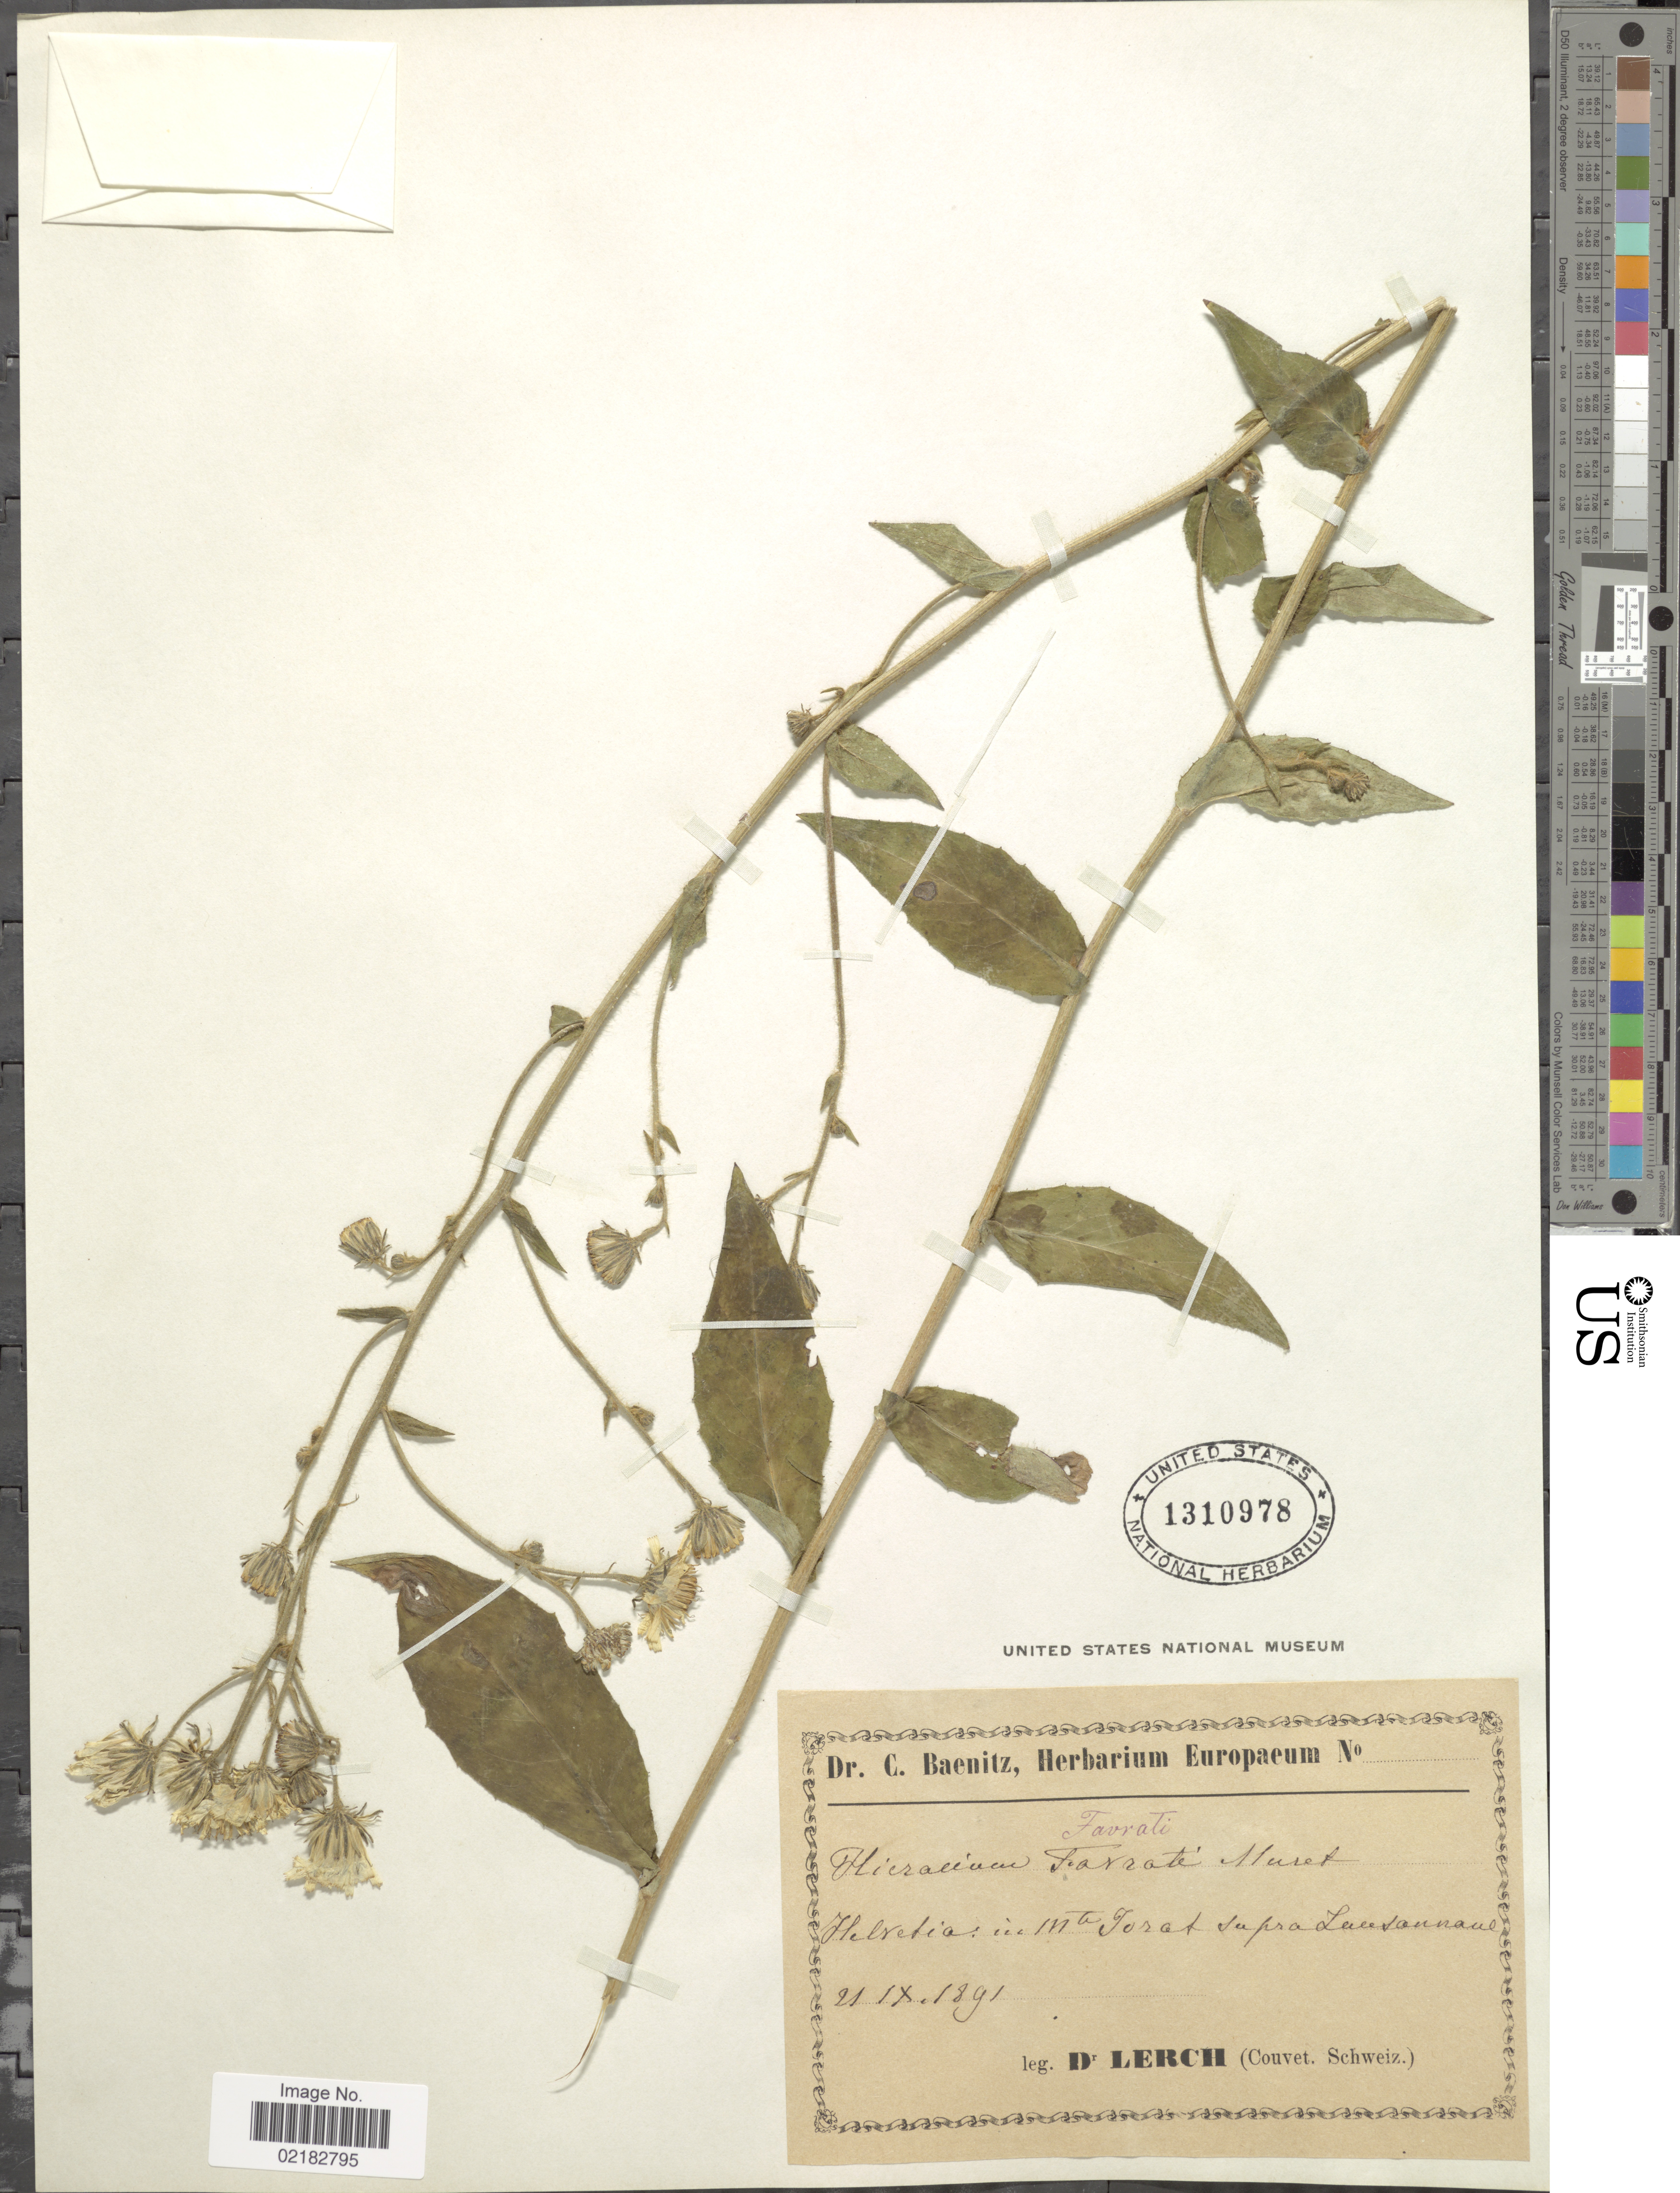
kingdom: Plantae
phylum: Tracheophyta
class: Magnoliopsida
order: Asterales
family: Asteraceae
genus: Hieracium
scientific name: Hieracium favratii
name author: Gremli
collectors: D. Lerch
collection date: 1891-09-21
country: Switzerland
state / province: Vaud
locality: Helvetia: in M-te Jorat supra Lausannaue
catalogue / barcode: US 1310978